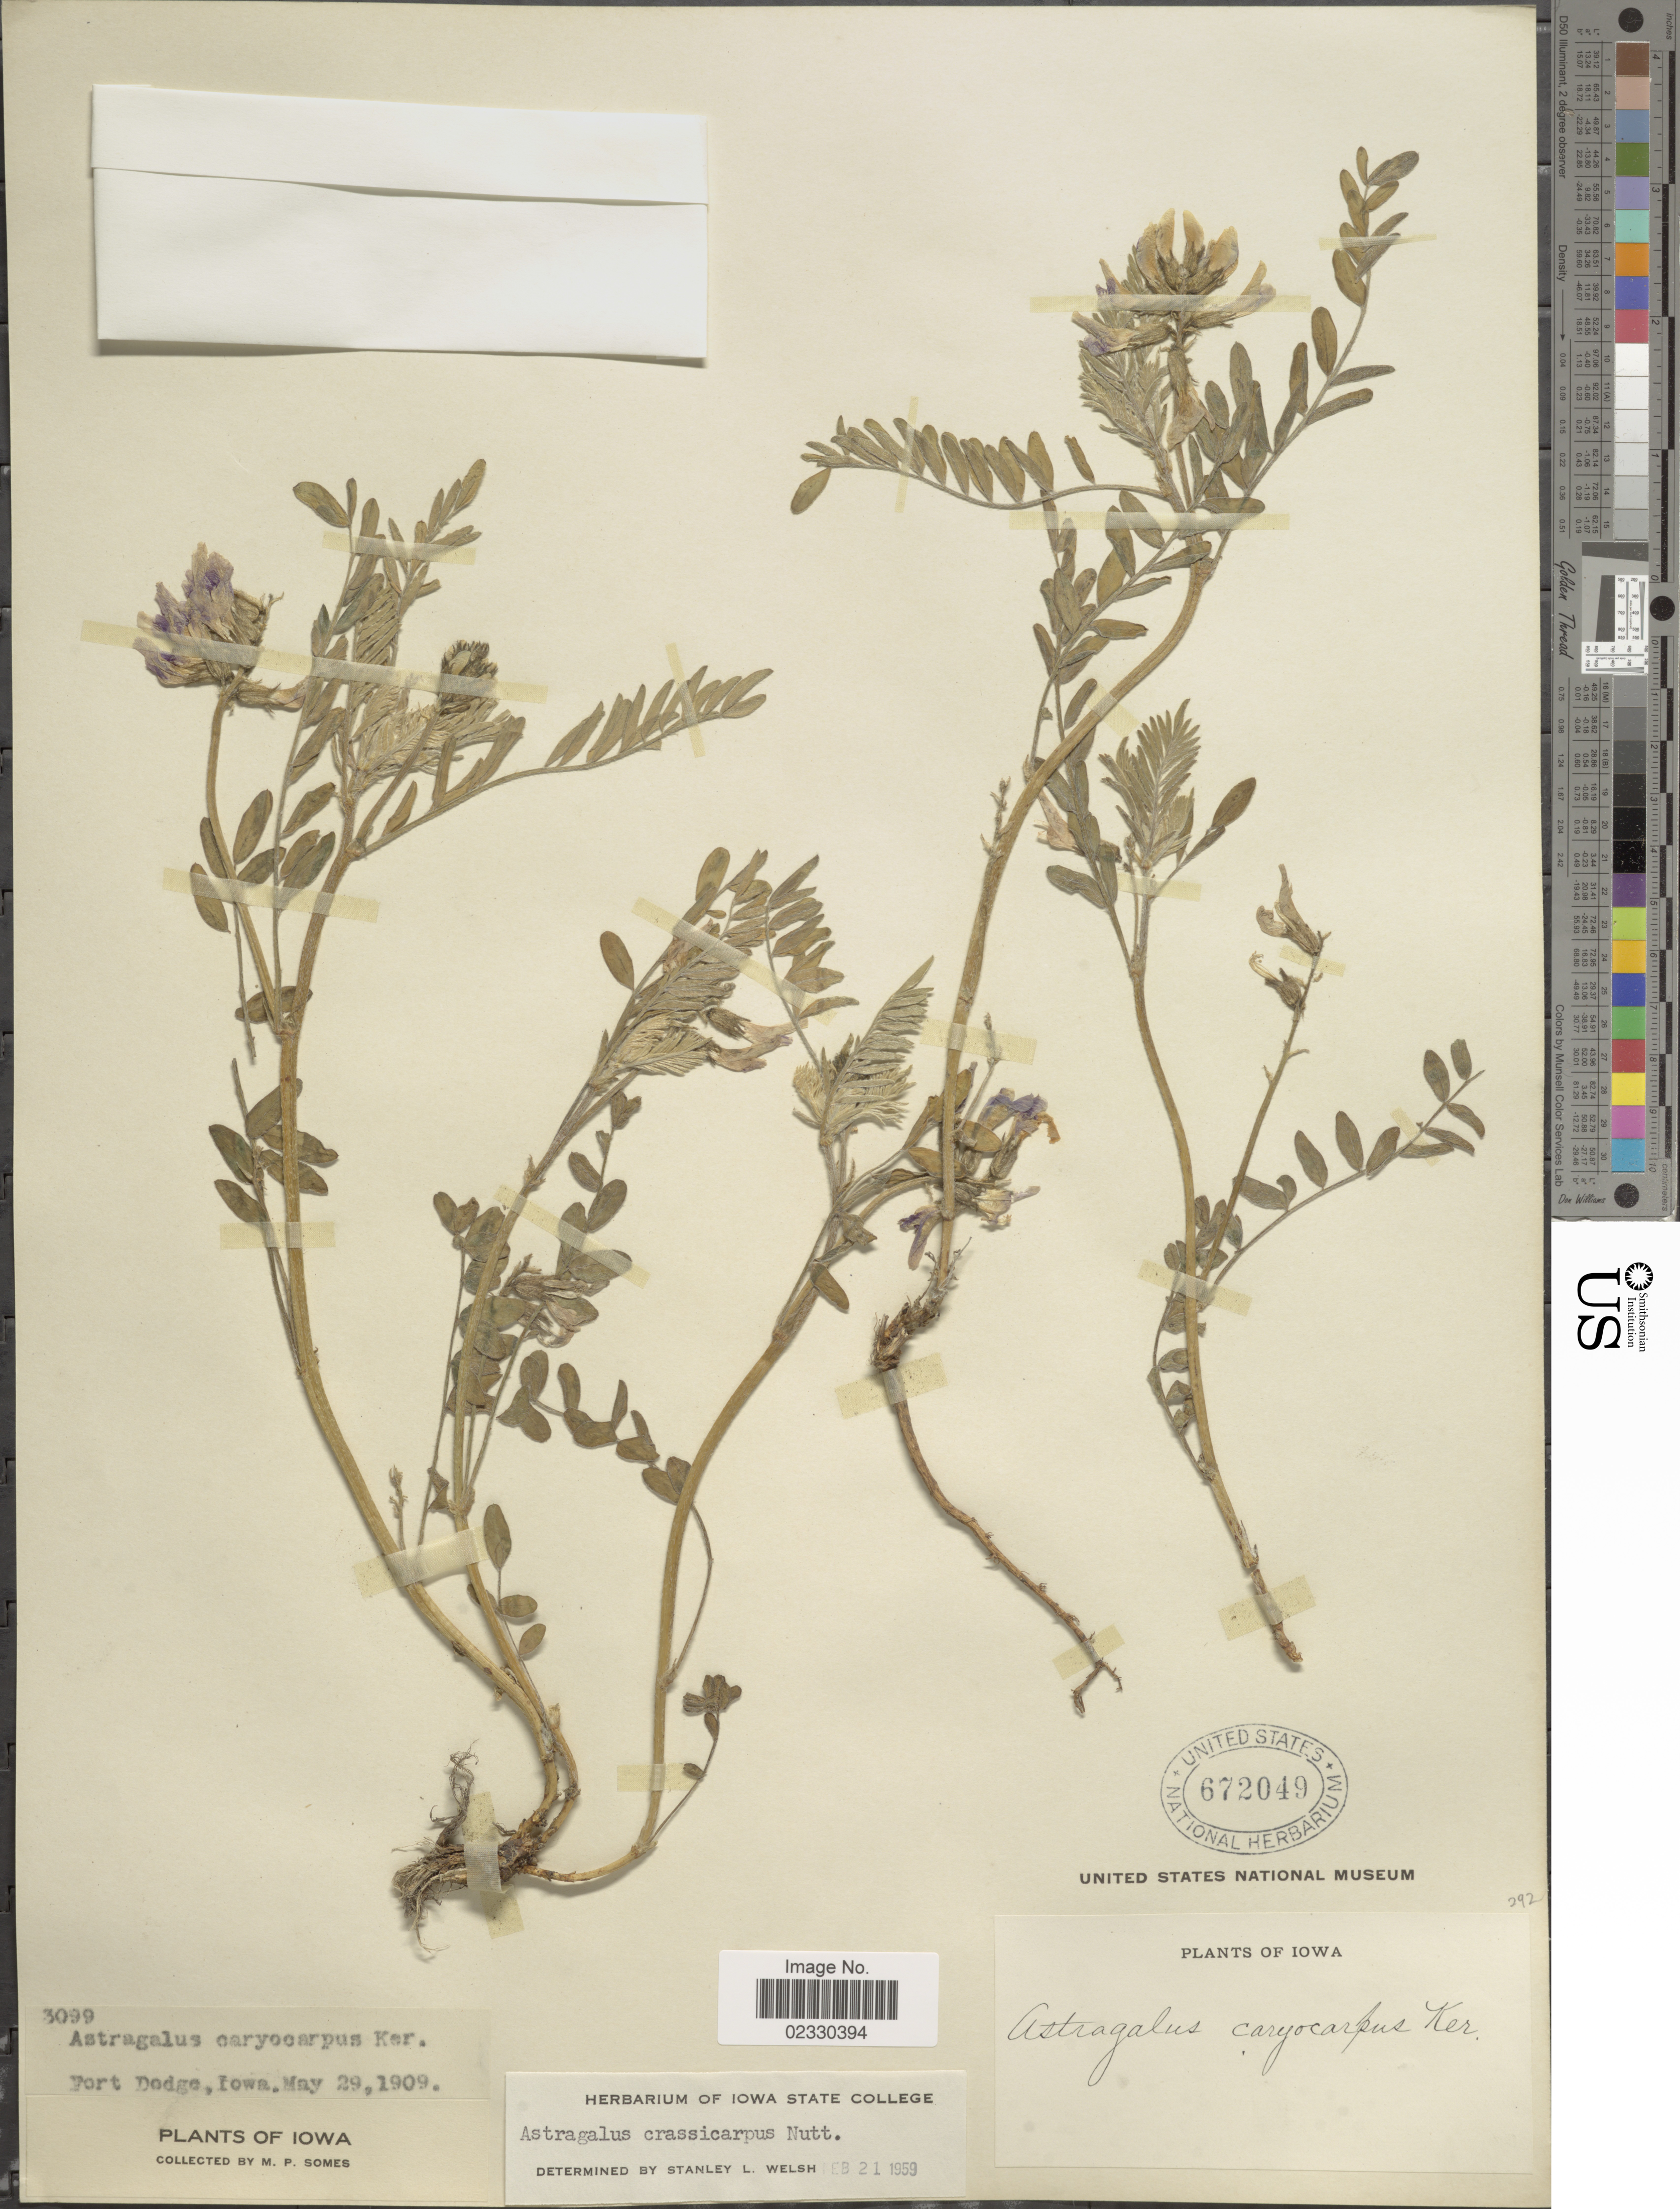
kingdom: Plantae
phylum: Tracheophyta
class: Magnoliopsida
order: Fabales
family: Fabaceae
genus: Astragalus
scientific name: Astragalus crassicarpus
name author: Nutt.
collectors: M. Somes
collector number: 3099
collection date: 1909-05-29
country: United States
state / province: Iowa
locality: Fort Dodge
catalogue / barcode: US 672049